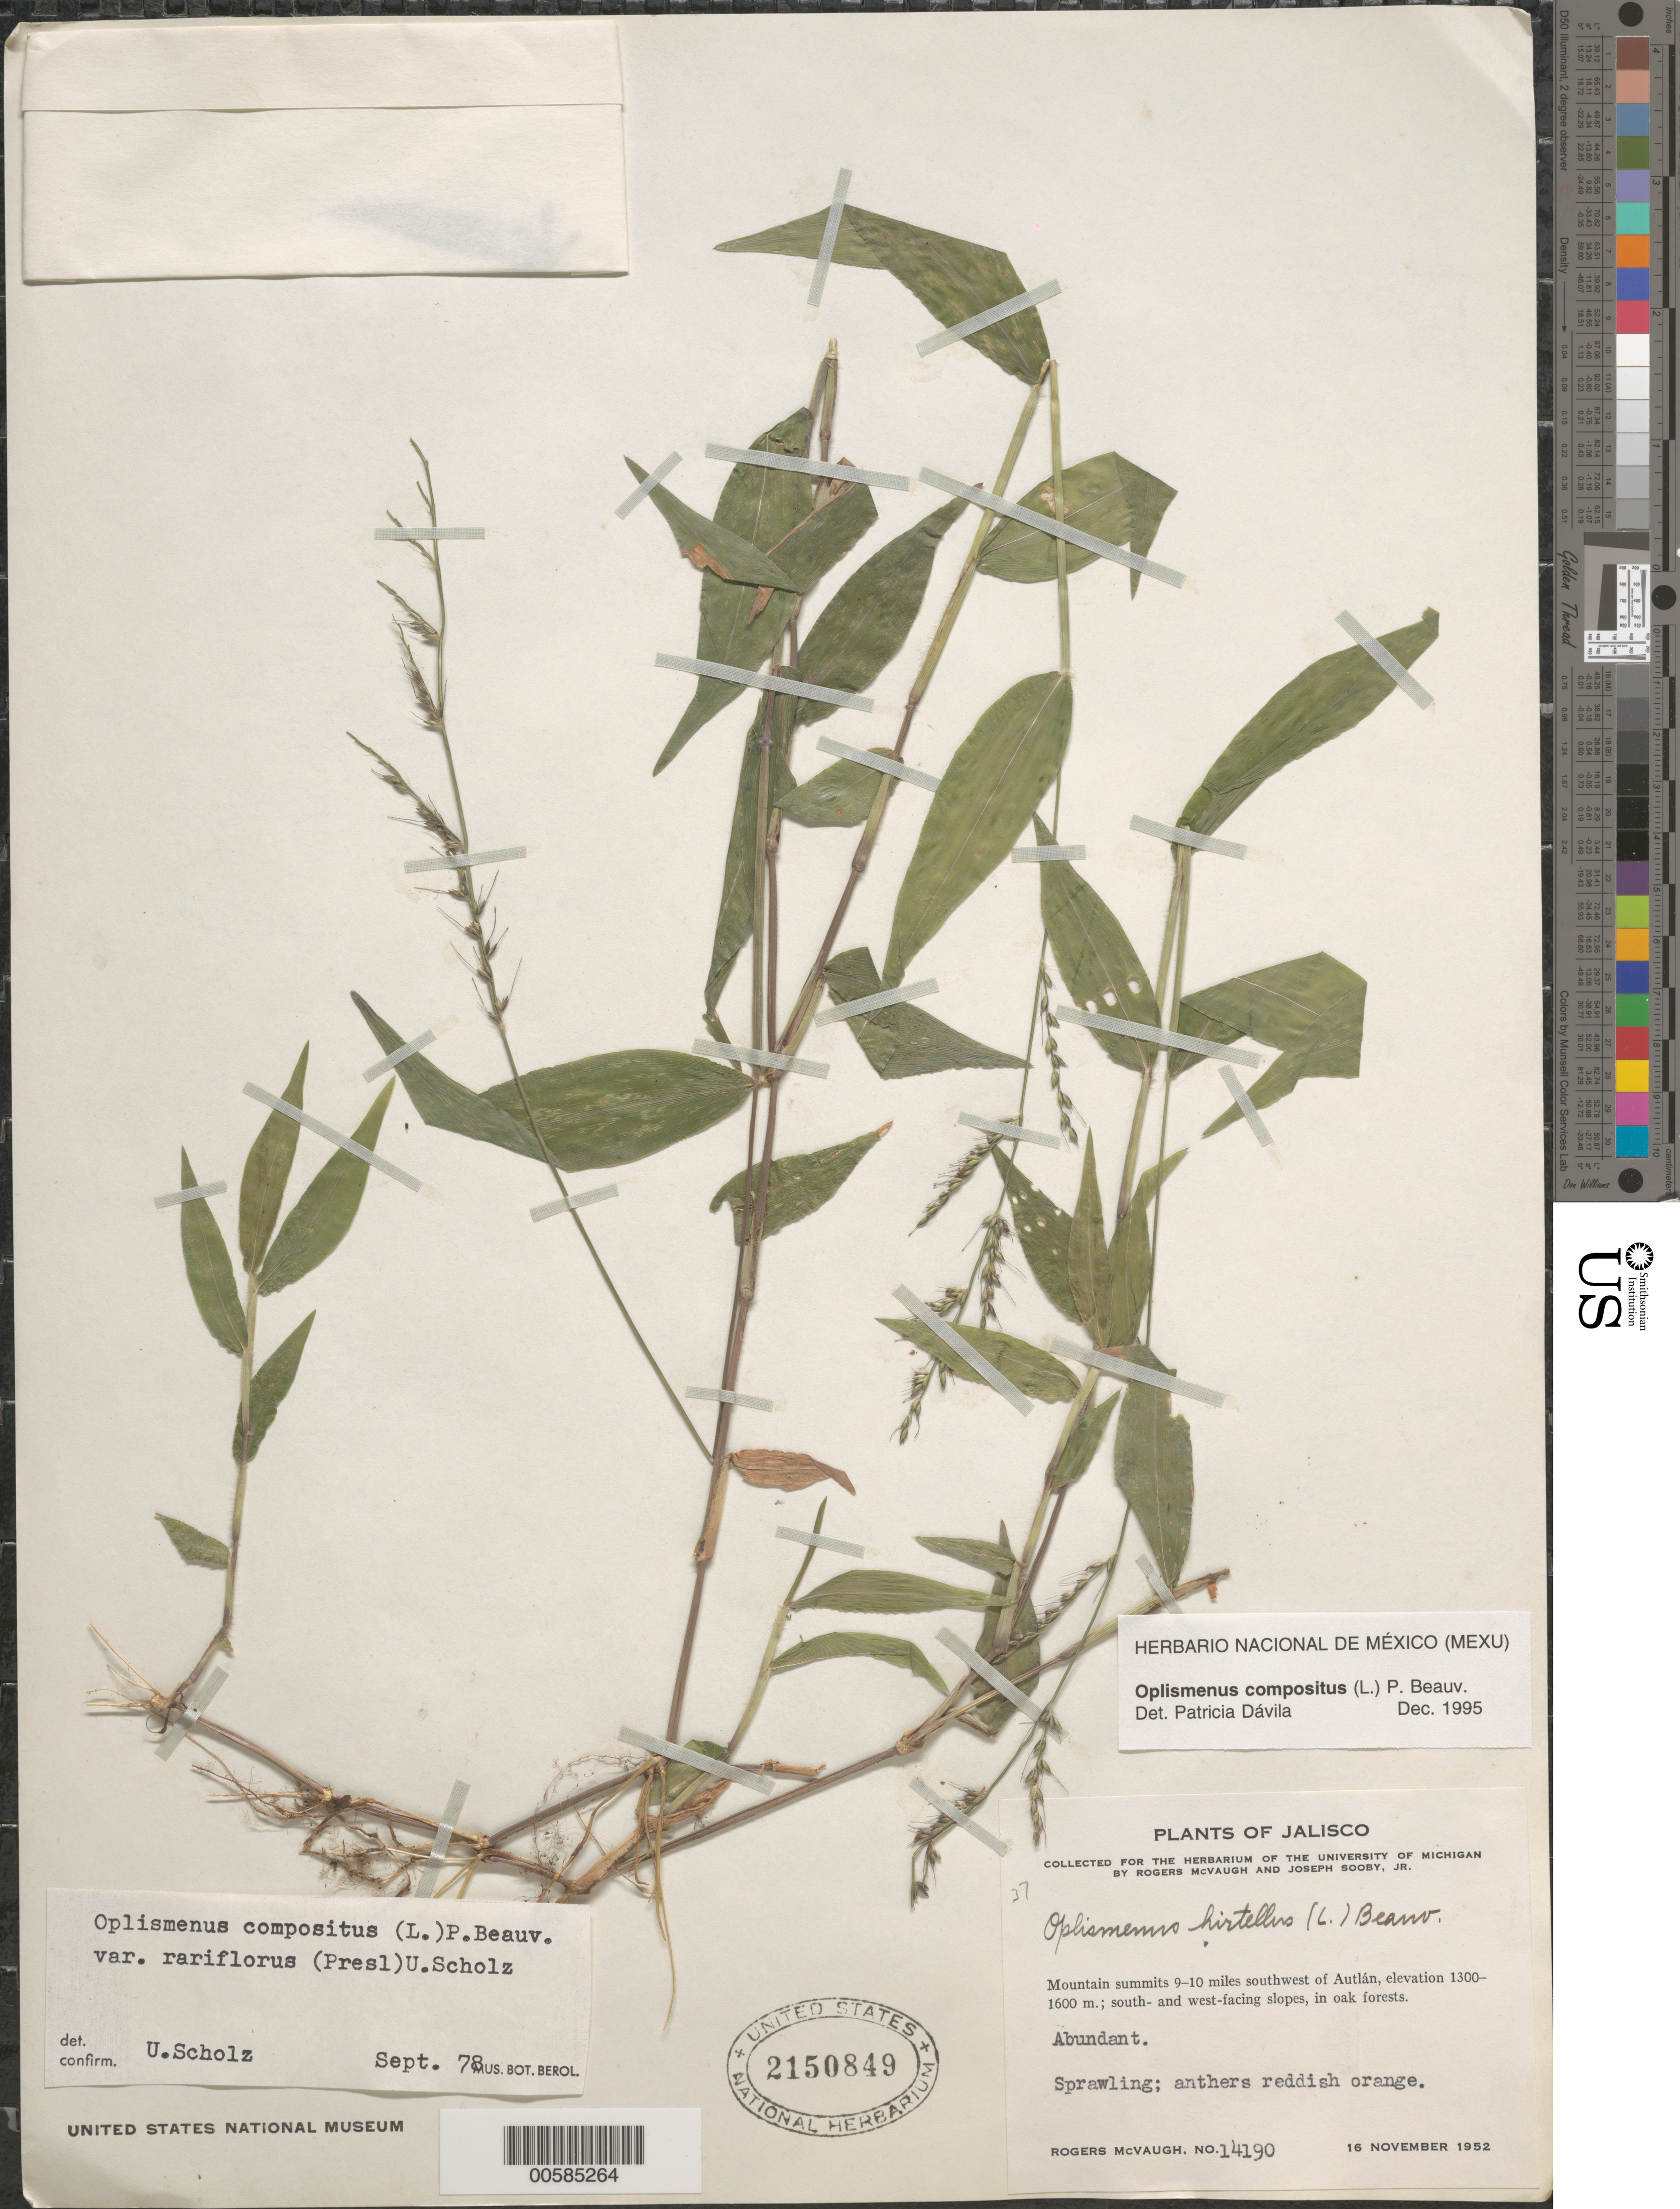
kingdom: Plantae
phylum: Tracheophyta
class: Liliopsida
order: Poales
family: Poaceae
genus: Oplismenus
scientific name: Oplismenus compositus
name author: (L.) P. Beauv.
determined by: Dávila, P. D.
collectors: R. McVaugh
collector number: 14190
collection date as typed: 16 Nov 1952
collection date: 1952-11-16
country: Mexico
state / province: Jalisco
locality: Mtn summits 9-10 mi SW of Autlán.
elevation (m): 1300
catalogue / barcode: US 2150849